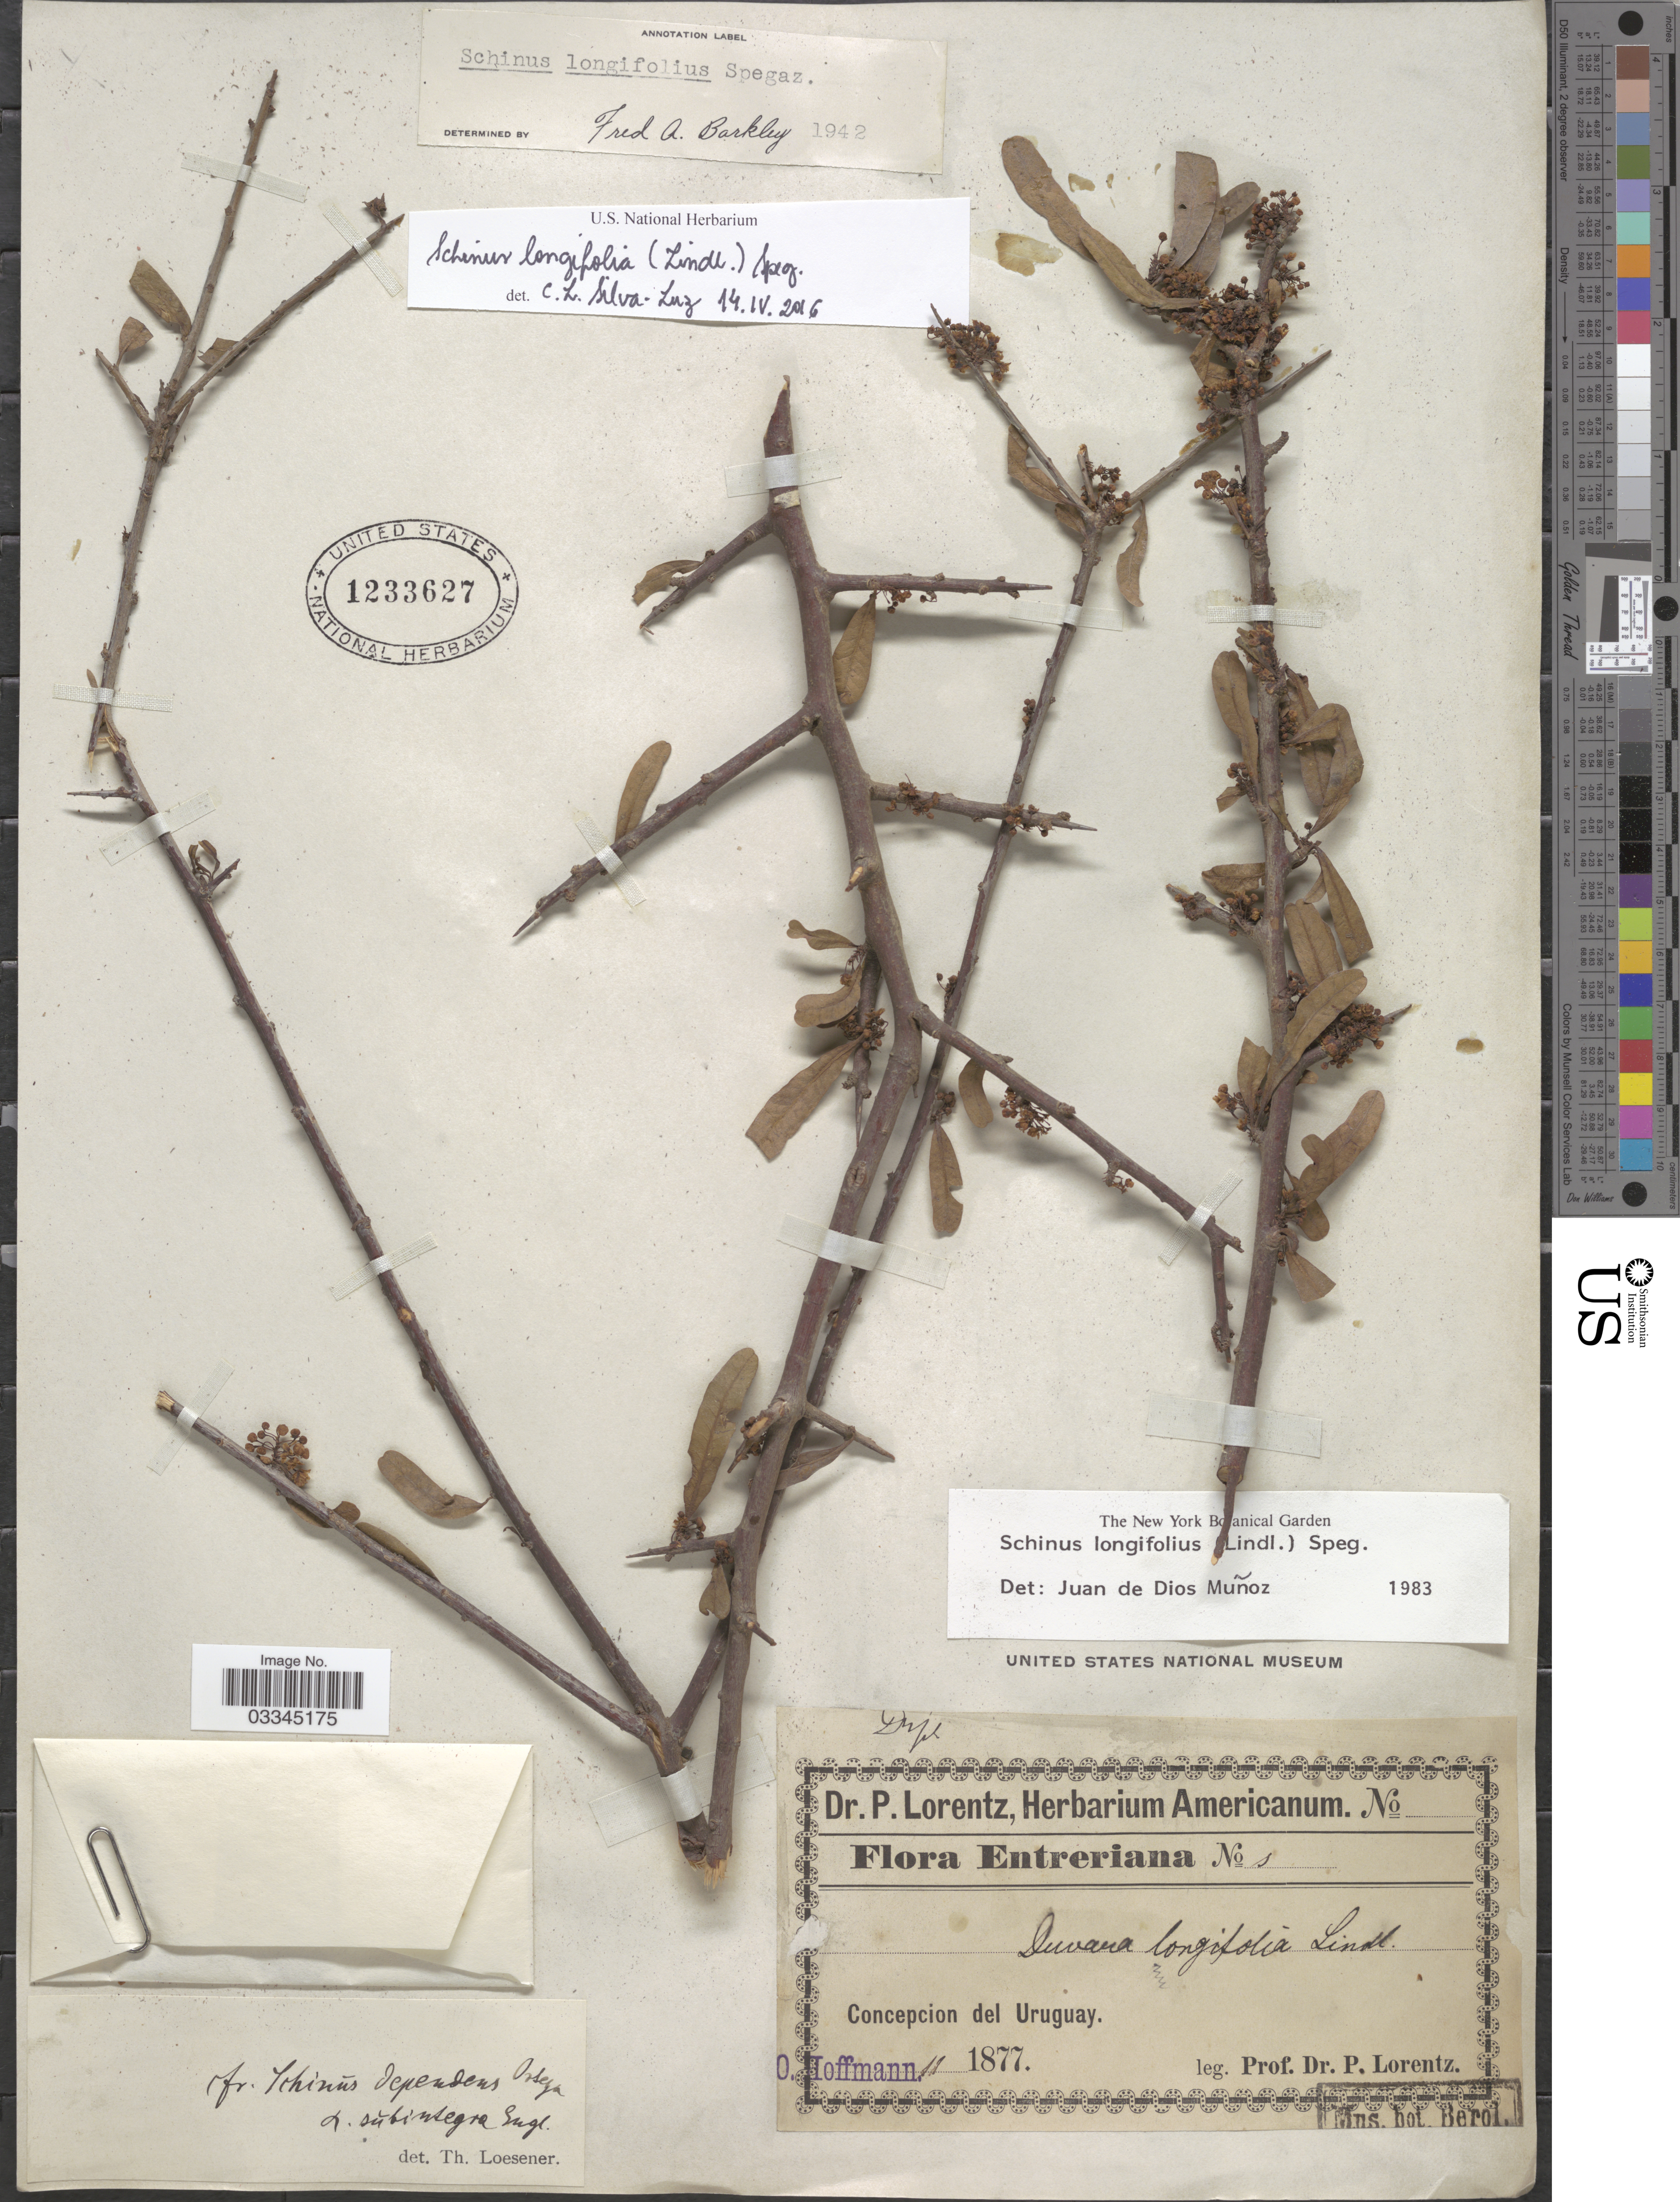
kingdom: Plantae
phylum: Tracheophyta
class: Magnoliopsida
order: Sapindales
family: Anacardiaceae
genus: Schinus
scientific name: Schinus longifolia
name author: (Lindl.) Speg.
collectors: P. G. Lorentz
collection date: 1877-11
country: Uruguay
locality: Concepcion del Uruguay.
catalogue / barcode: US 1233627